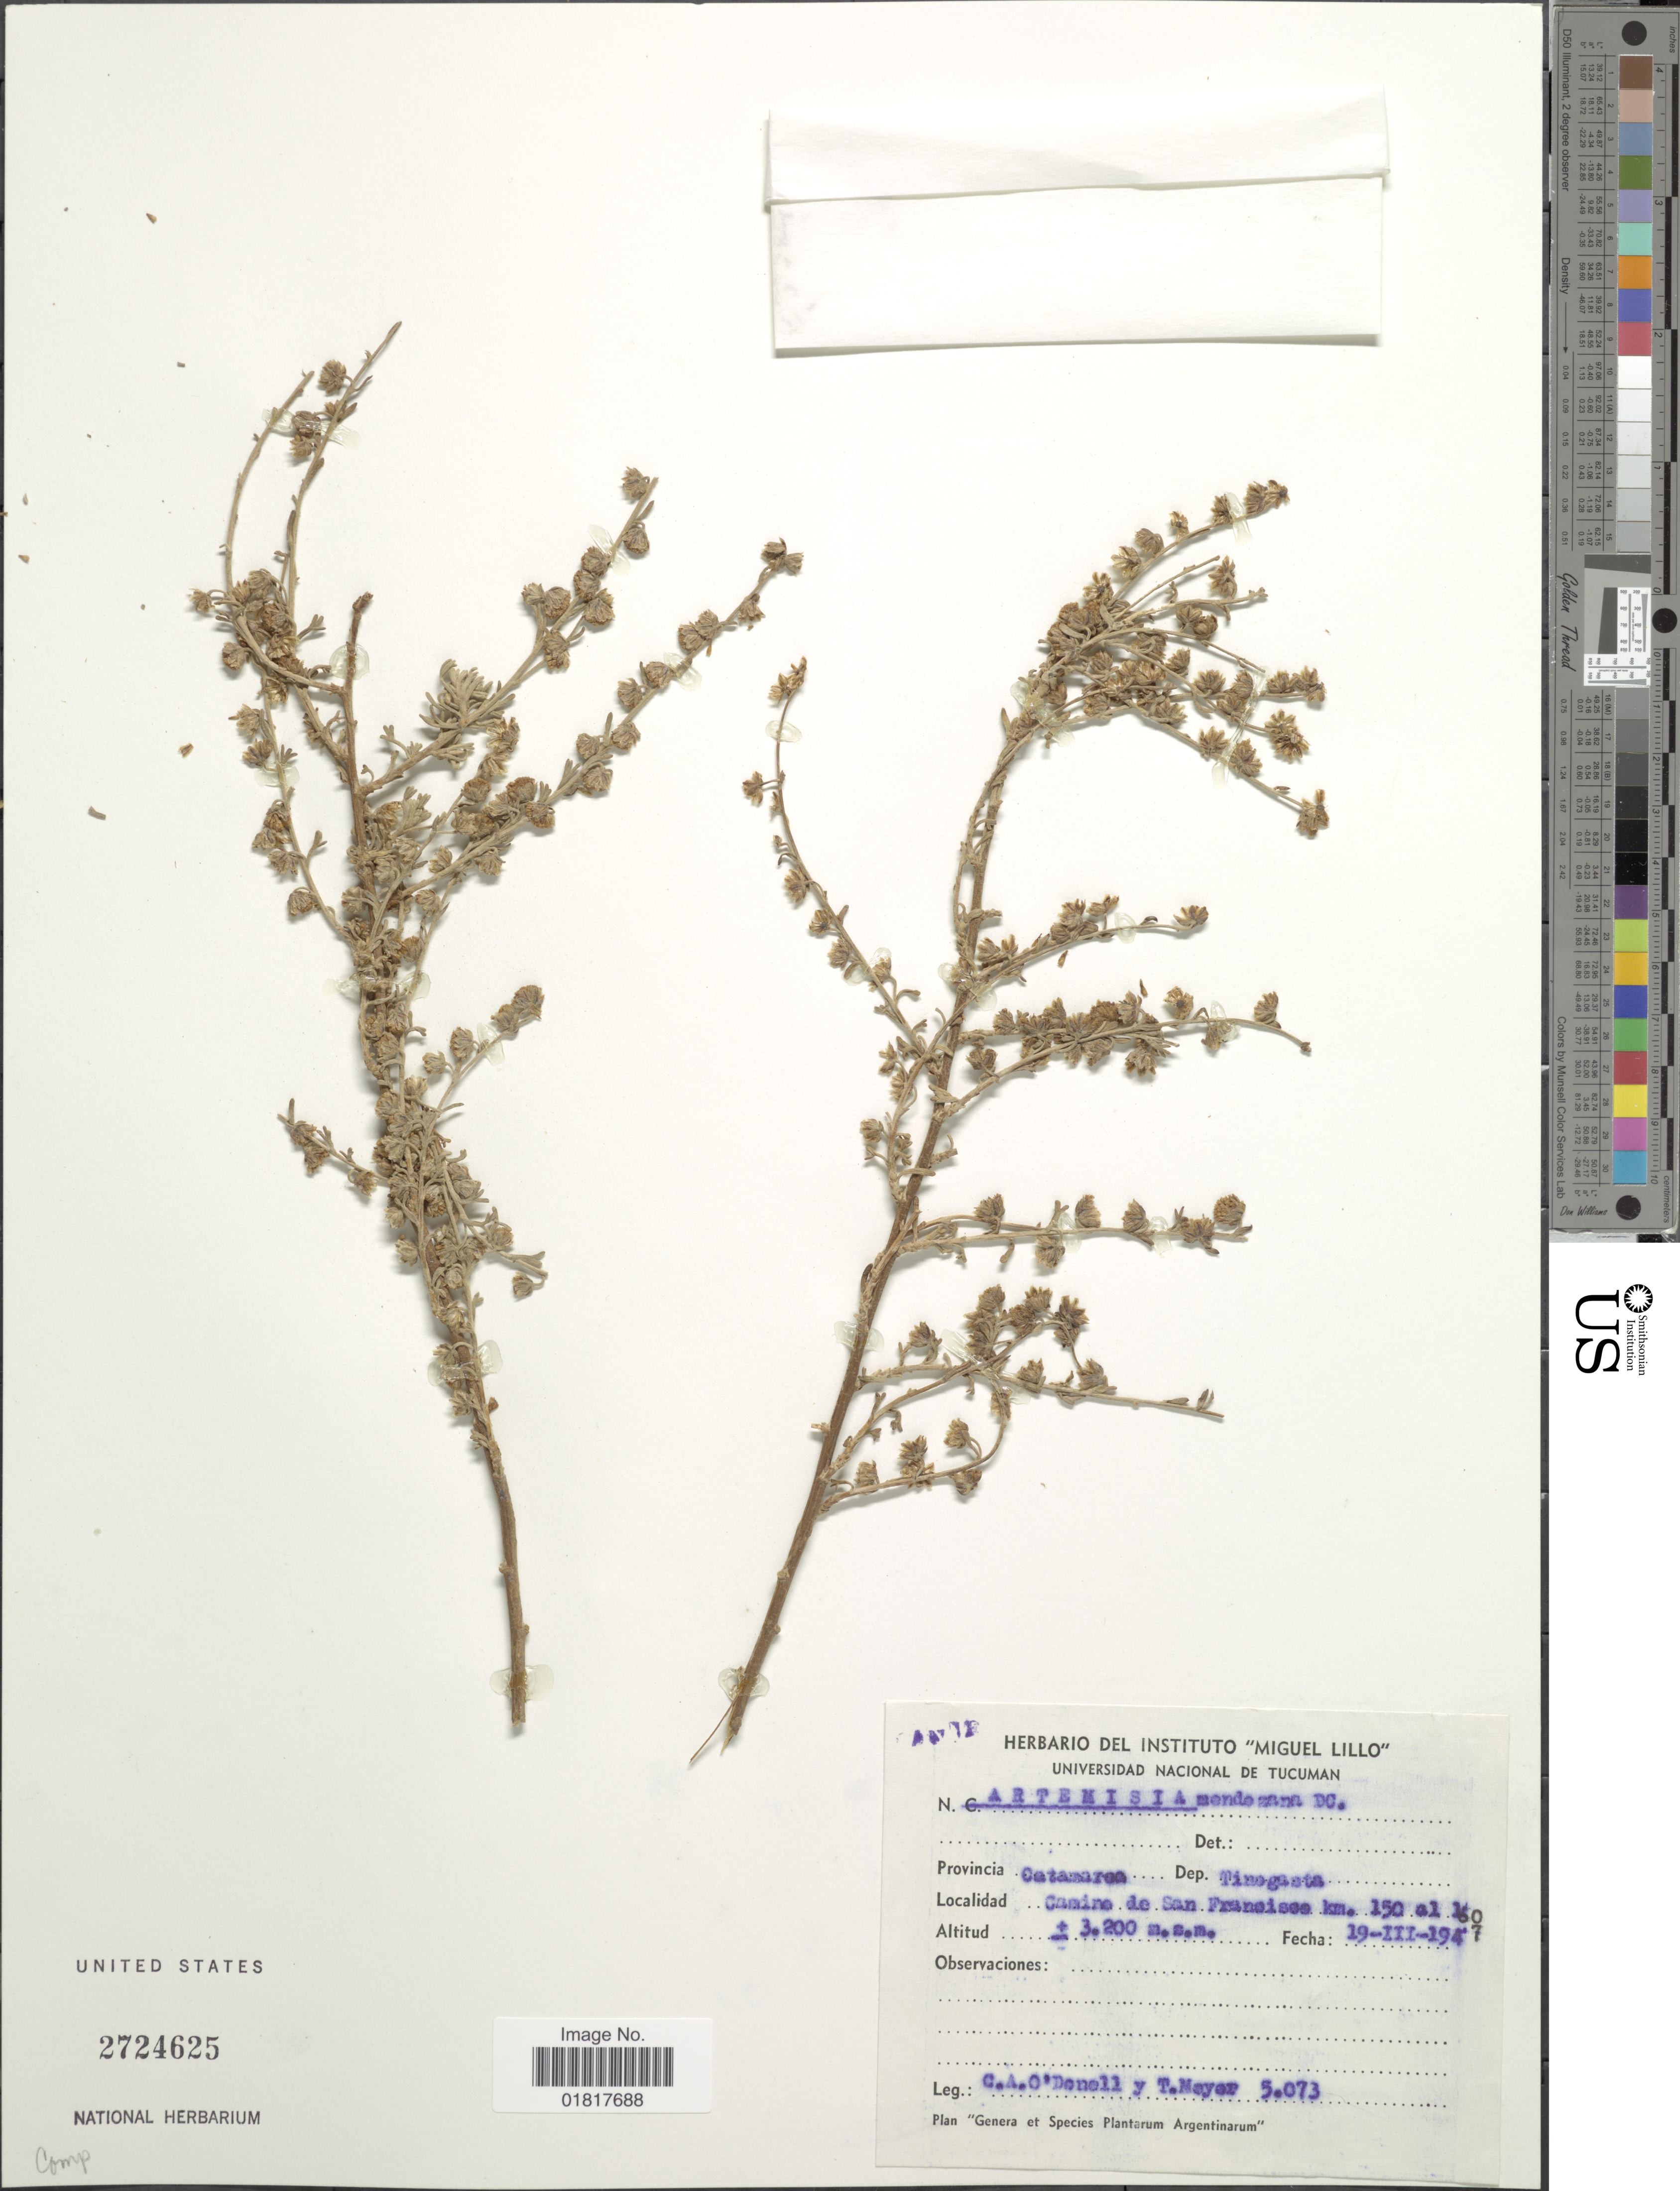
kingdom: Plantae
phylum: Tracheophyta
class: Magnoliopsida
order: Asterales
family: Asteraceae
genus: Artemisia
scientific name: Artemisia mendozana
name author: DC.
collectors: C. A. O'Donell & T. Meyer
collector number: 5073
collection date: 1947-03-19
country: Argentina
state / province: Catamarca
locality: Dep. Timogasta, Camino de San Francisco km. 150 al 150.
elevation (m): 3200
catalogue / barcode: US 2724625